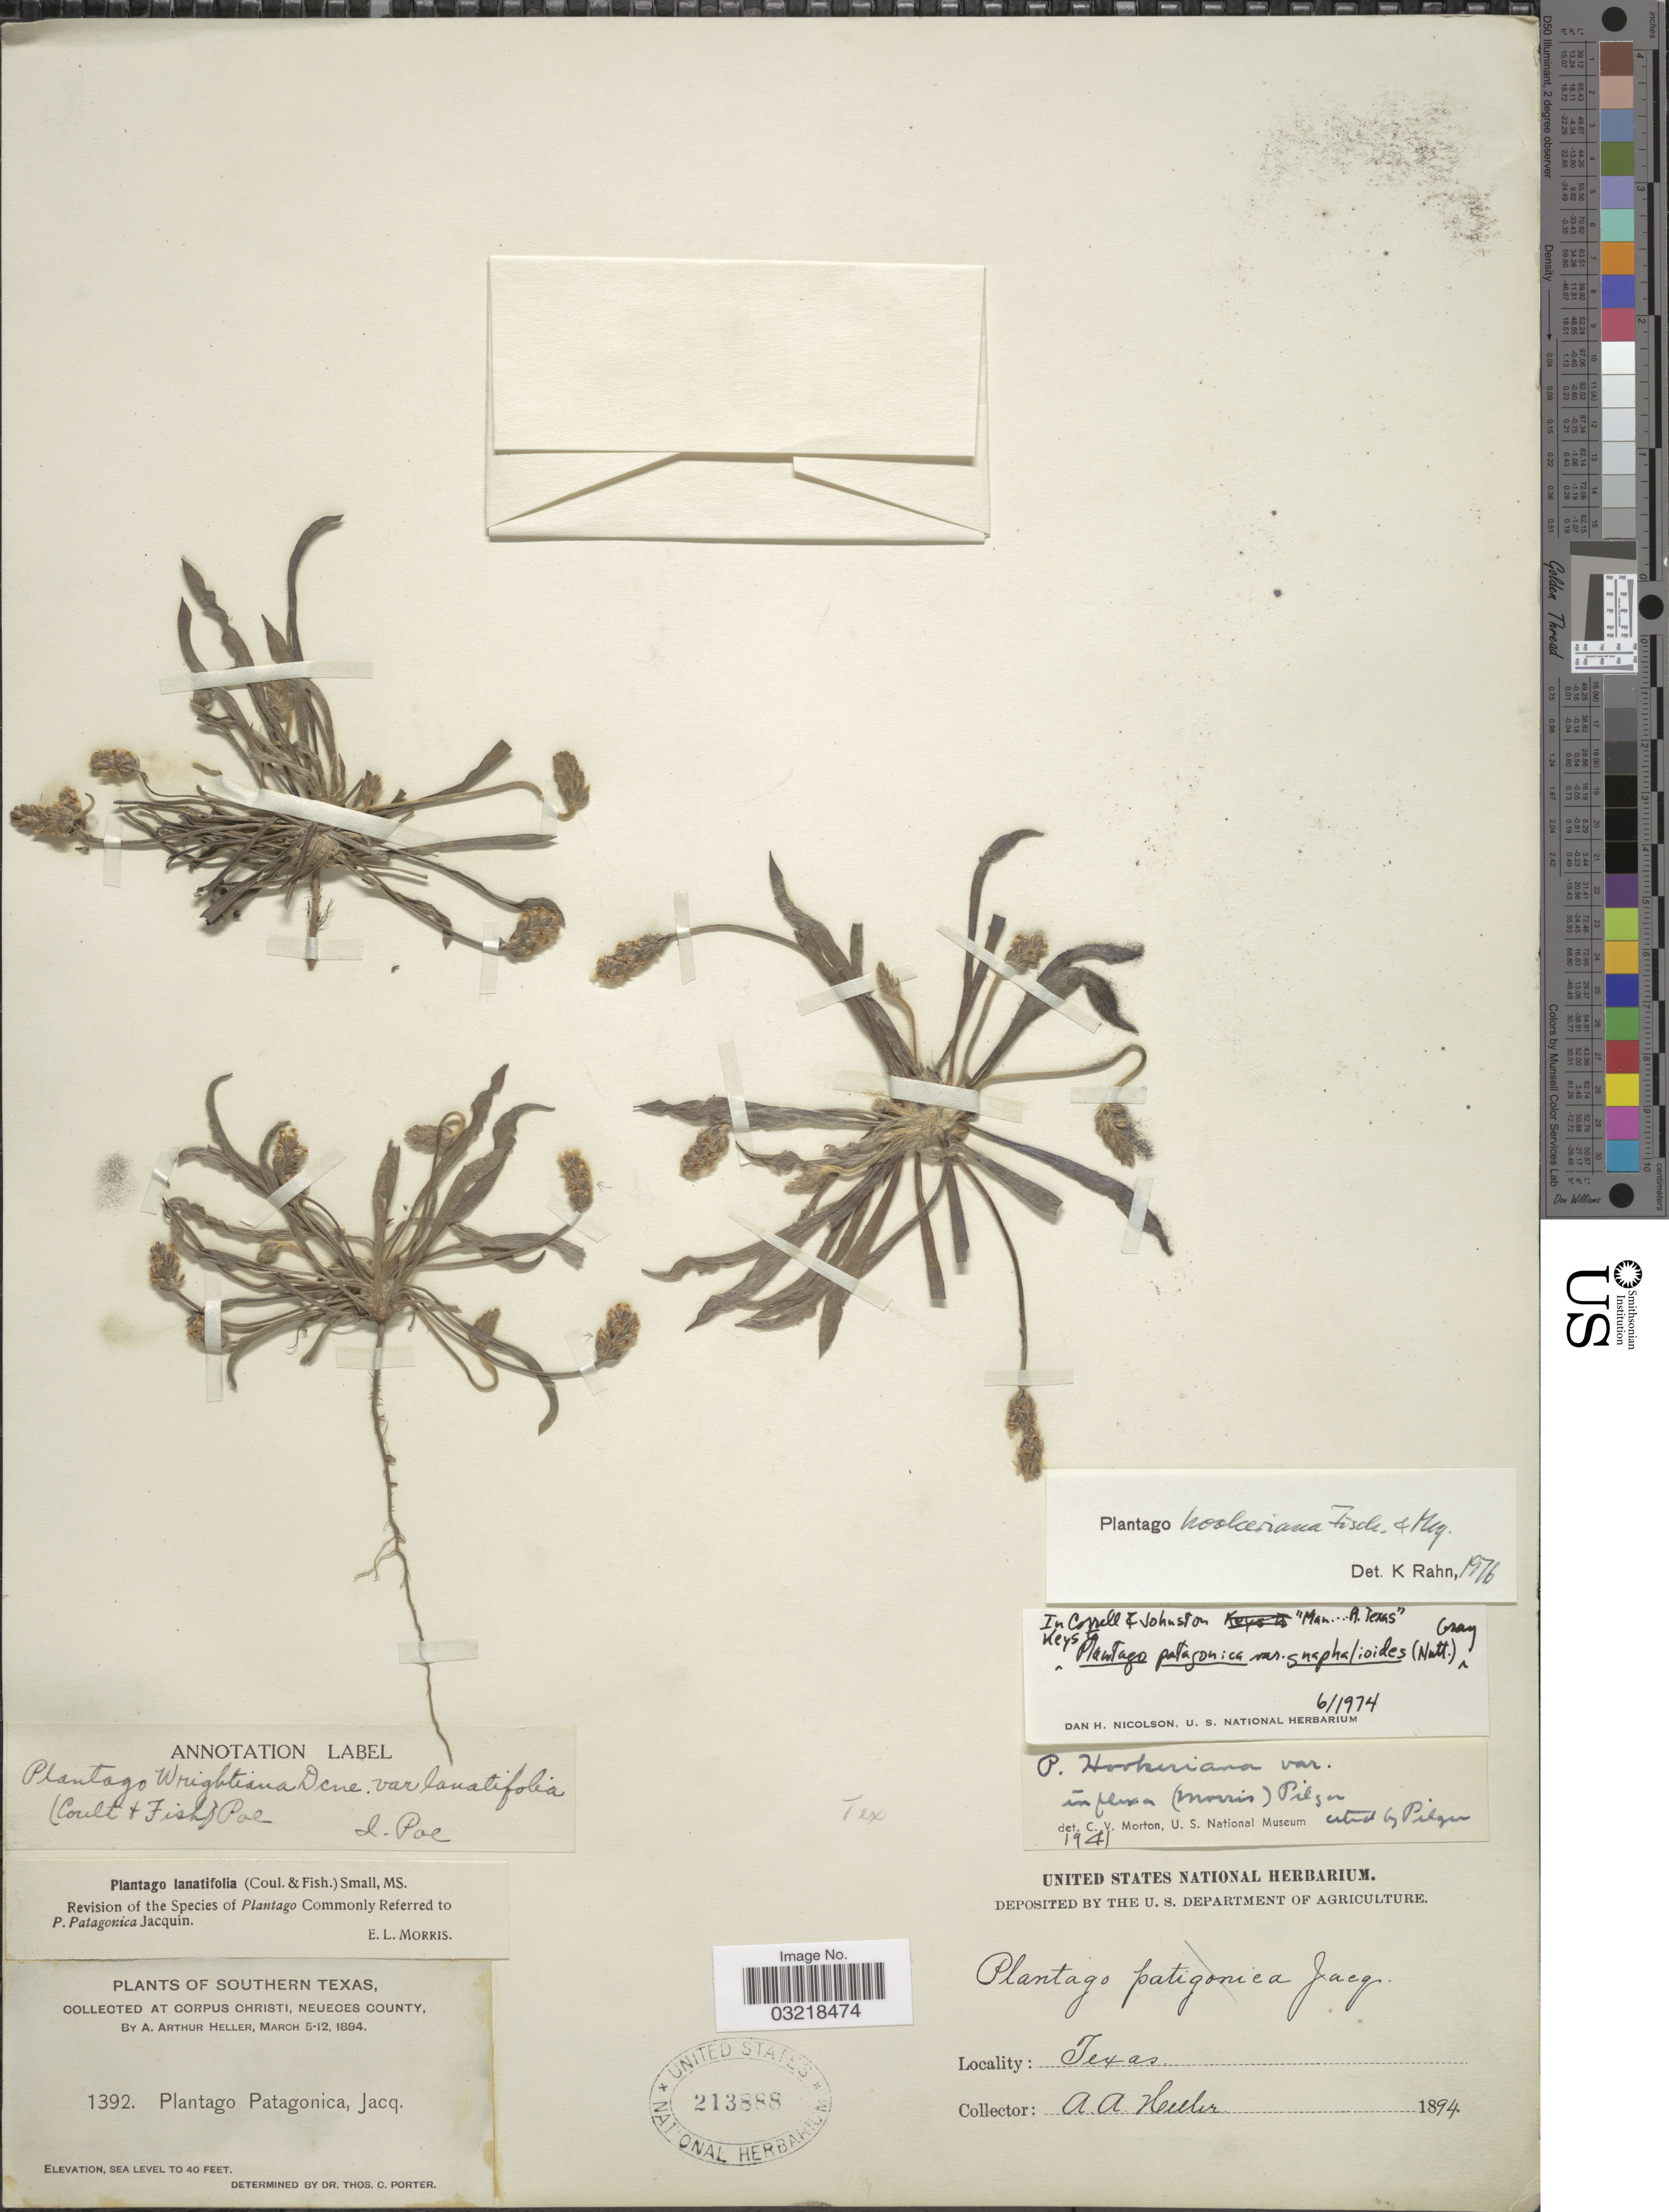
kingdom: Plantae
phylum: Tracheophyta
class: Magnoliopsida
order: Lamiales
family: Plantaginaceae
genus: Plantago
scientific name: Plantago hookeriana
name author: Fisch. & C.A. Mey.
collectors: A. A. Heller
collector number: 1392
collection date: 1894-03-05/1894-03-12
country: United States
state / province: Texas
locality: Southern Texas. At Corpus Christi, Neueces County.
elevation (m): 0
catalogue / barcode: US 213888